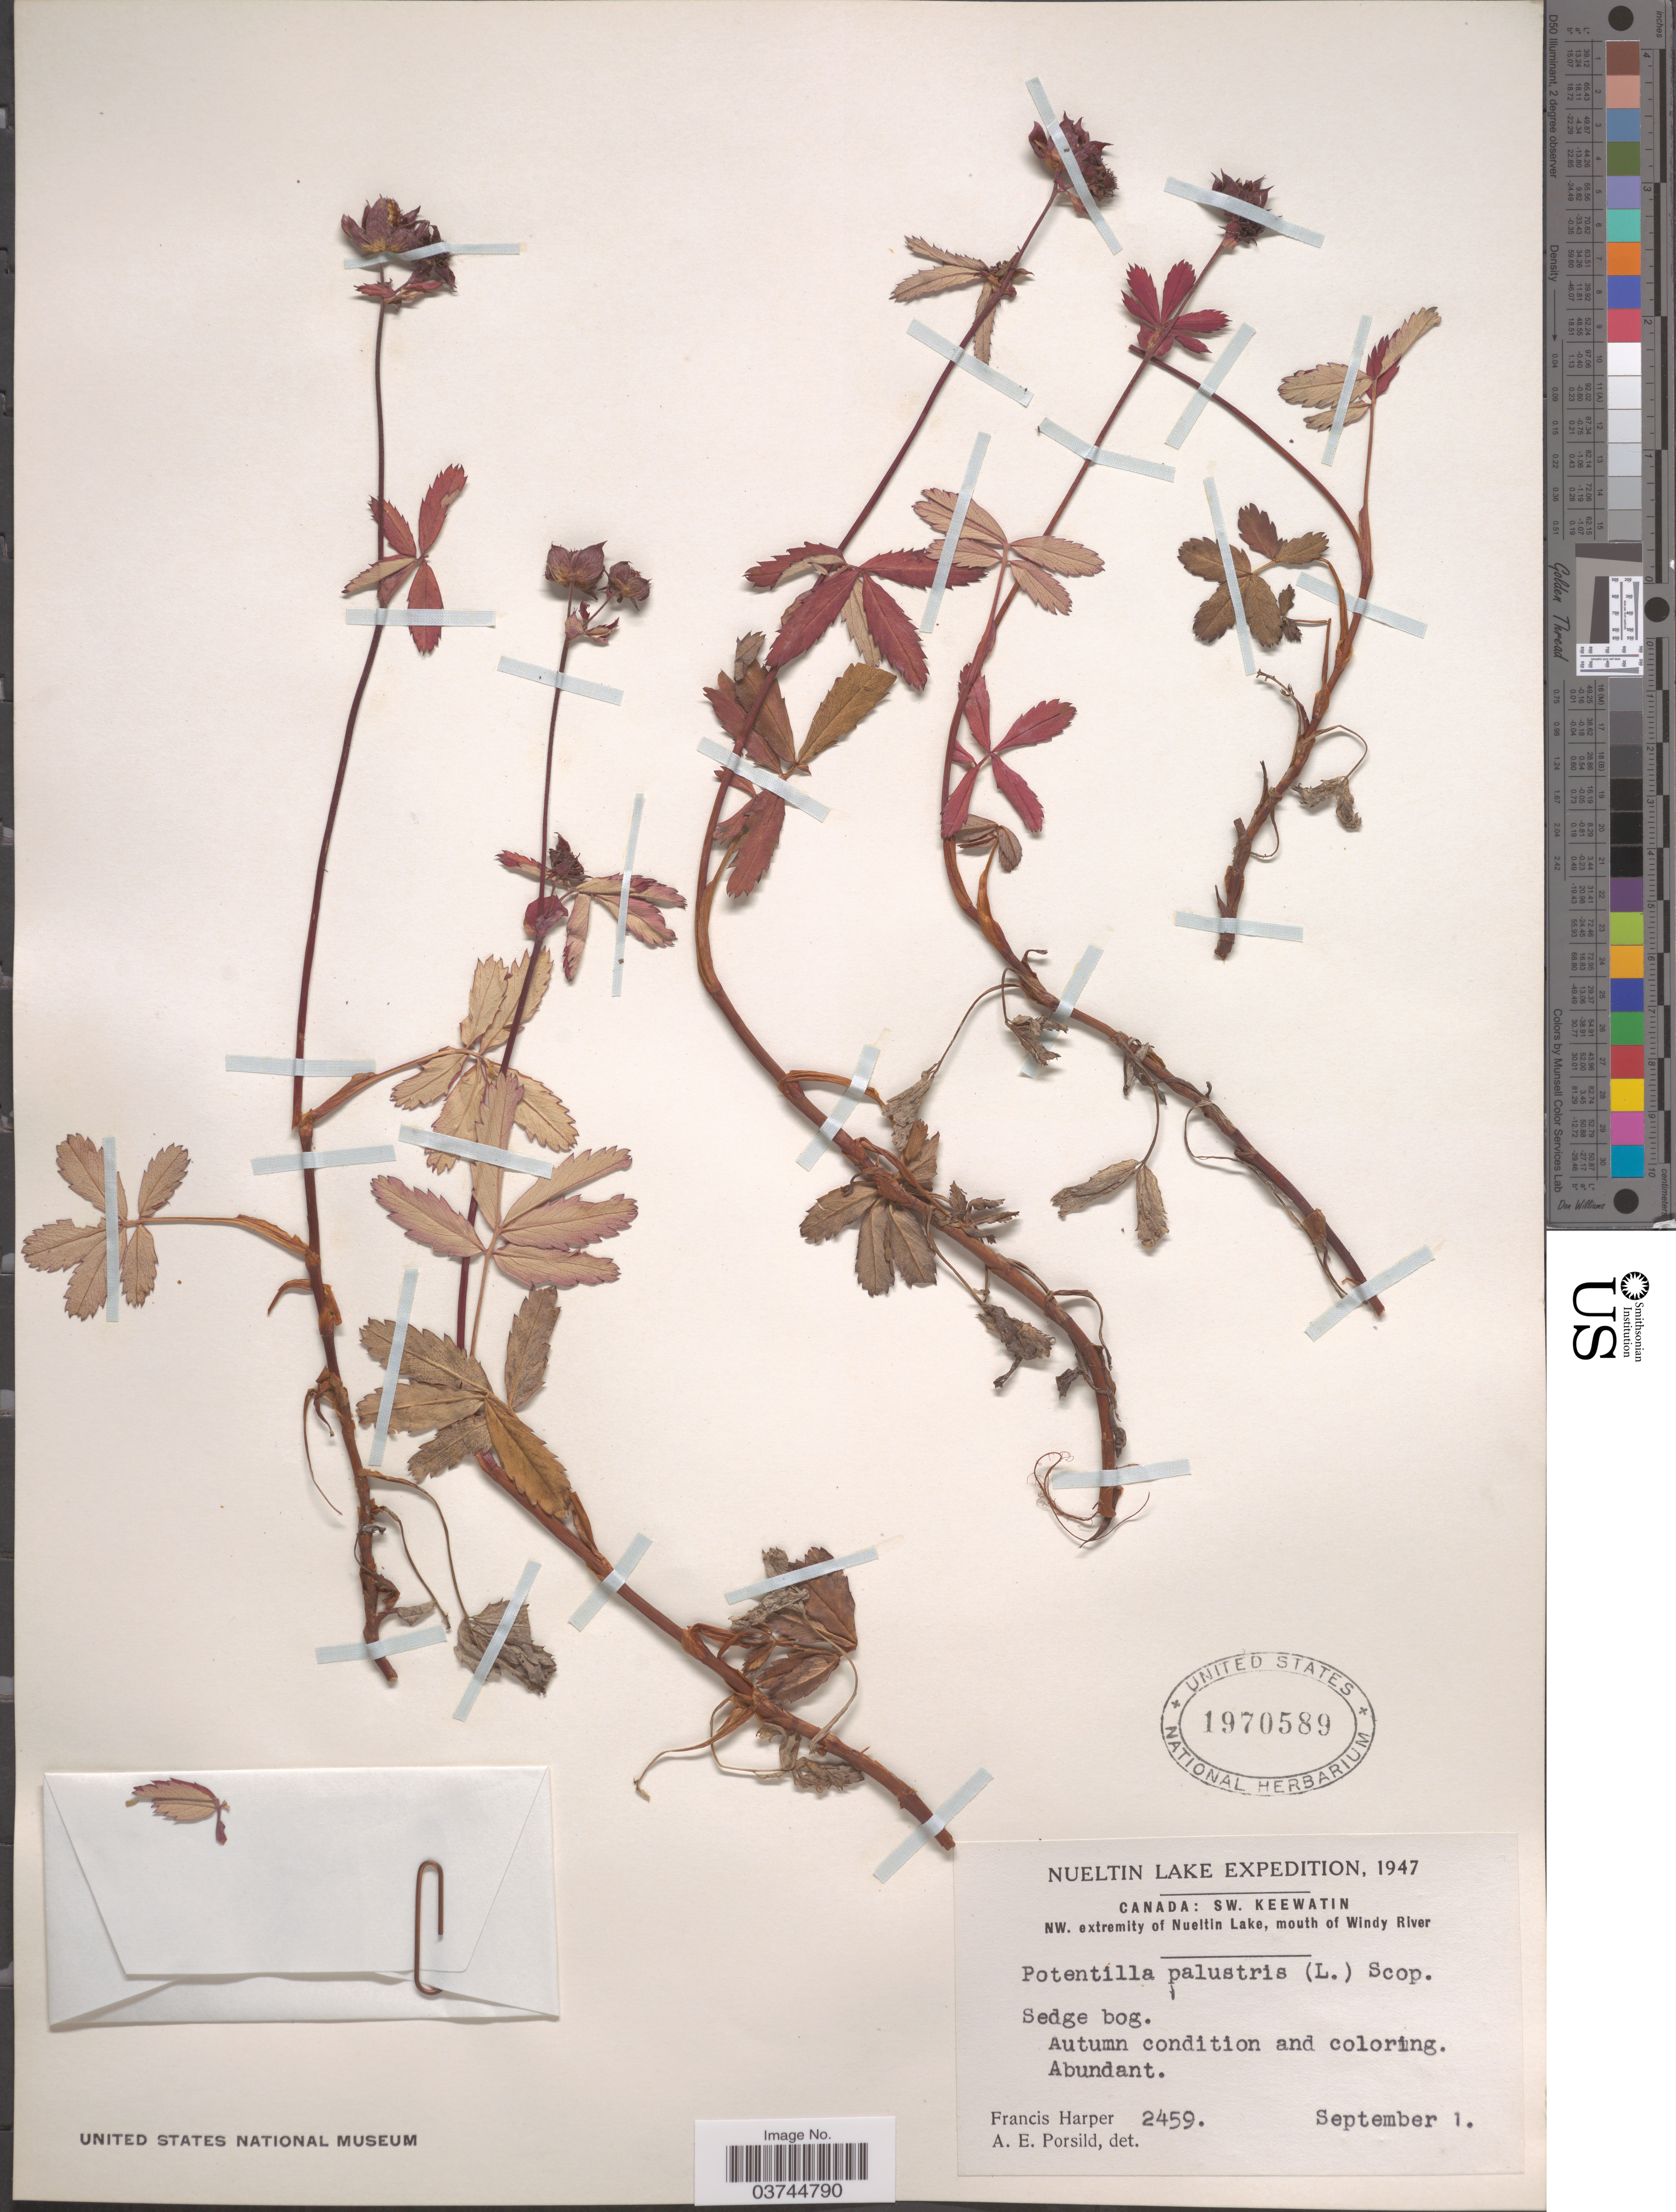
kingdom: Plantae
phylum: Tracheophyta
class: Magnoliopsida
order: Rosales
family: Rosaceae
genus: Comarum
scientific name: Comarum palustre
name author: L.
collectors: F. Harper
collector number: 2459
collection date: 1947-09-01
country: Canada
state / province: Nunavut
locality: SW. Keewatin. NW. extremity of Nueltin Lake, mouth of Windy River.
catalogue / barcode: US 1970589